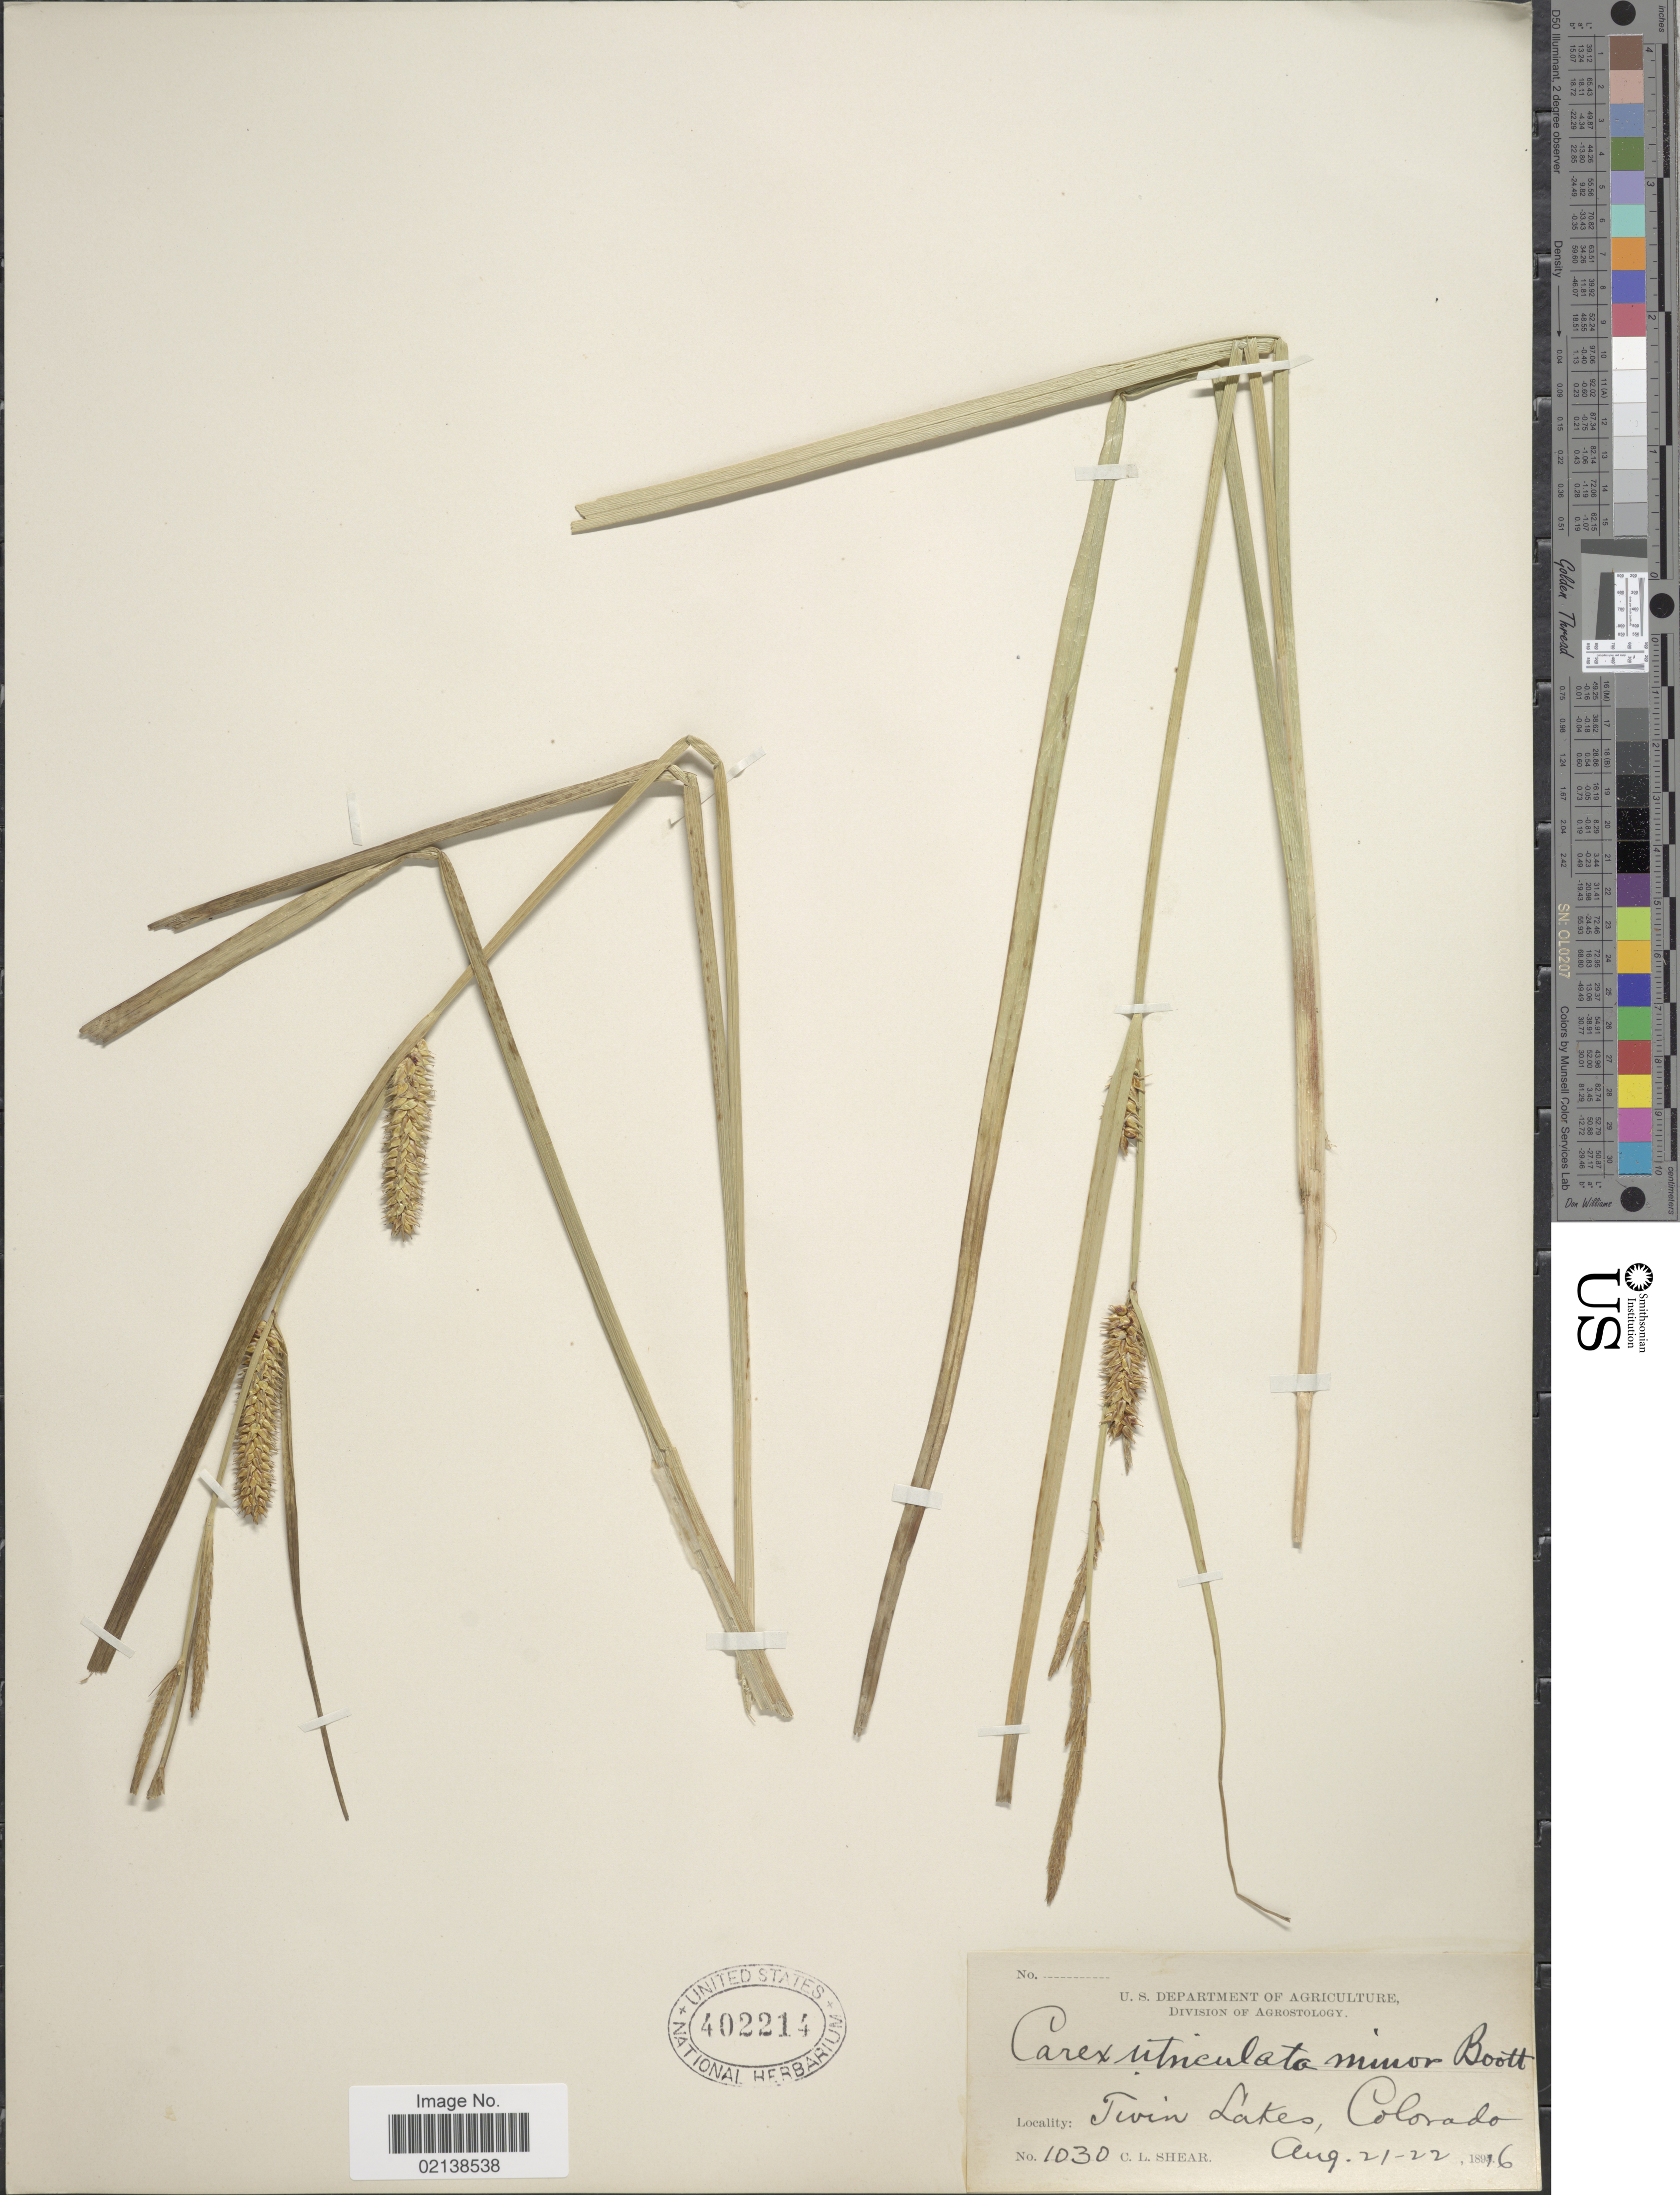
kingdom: Plantae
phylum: Tracheophyta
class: Liliopsida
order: Poales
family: Cyperaceae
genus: Carex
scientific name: Carex utriculata var. minor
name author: Boott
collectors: C. L. Shear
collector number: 1030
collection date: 1816-08-21/1816-08-22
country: United States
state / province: Colorado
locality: Tevin Lakes, Colorado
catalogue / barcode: US 402214